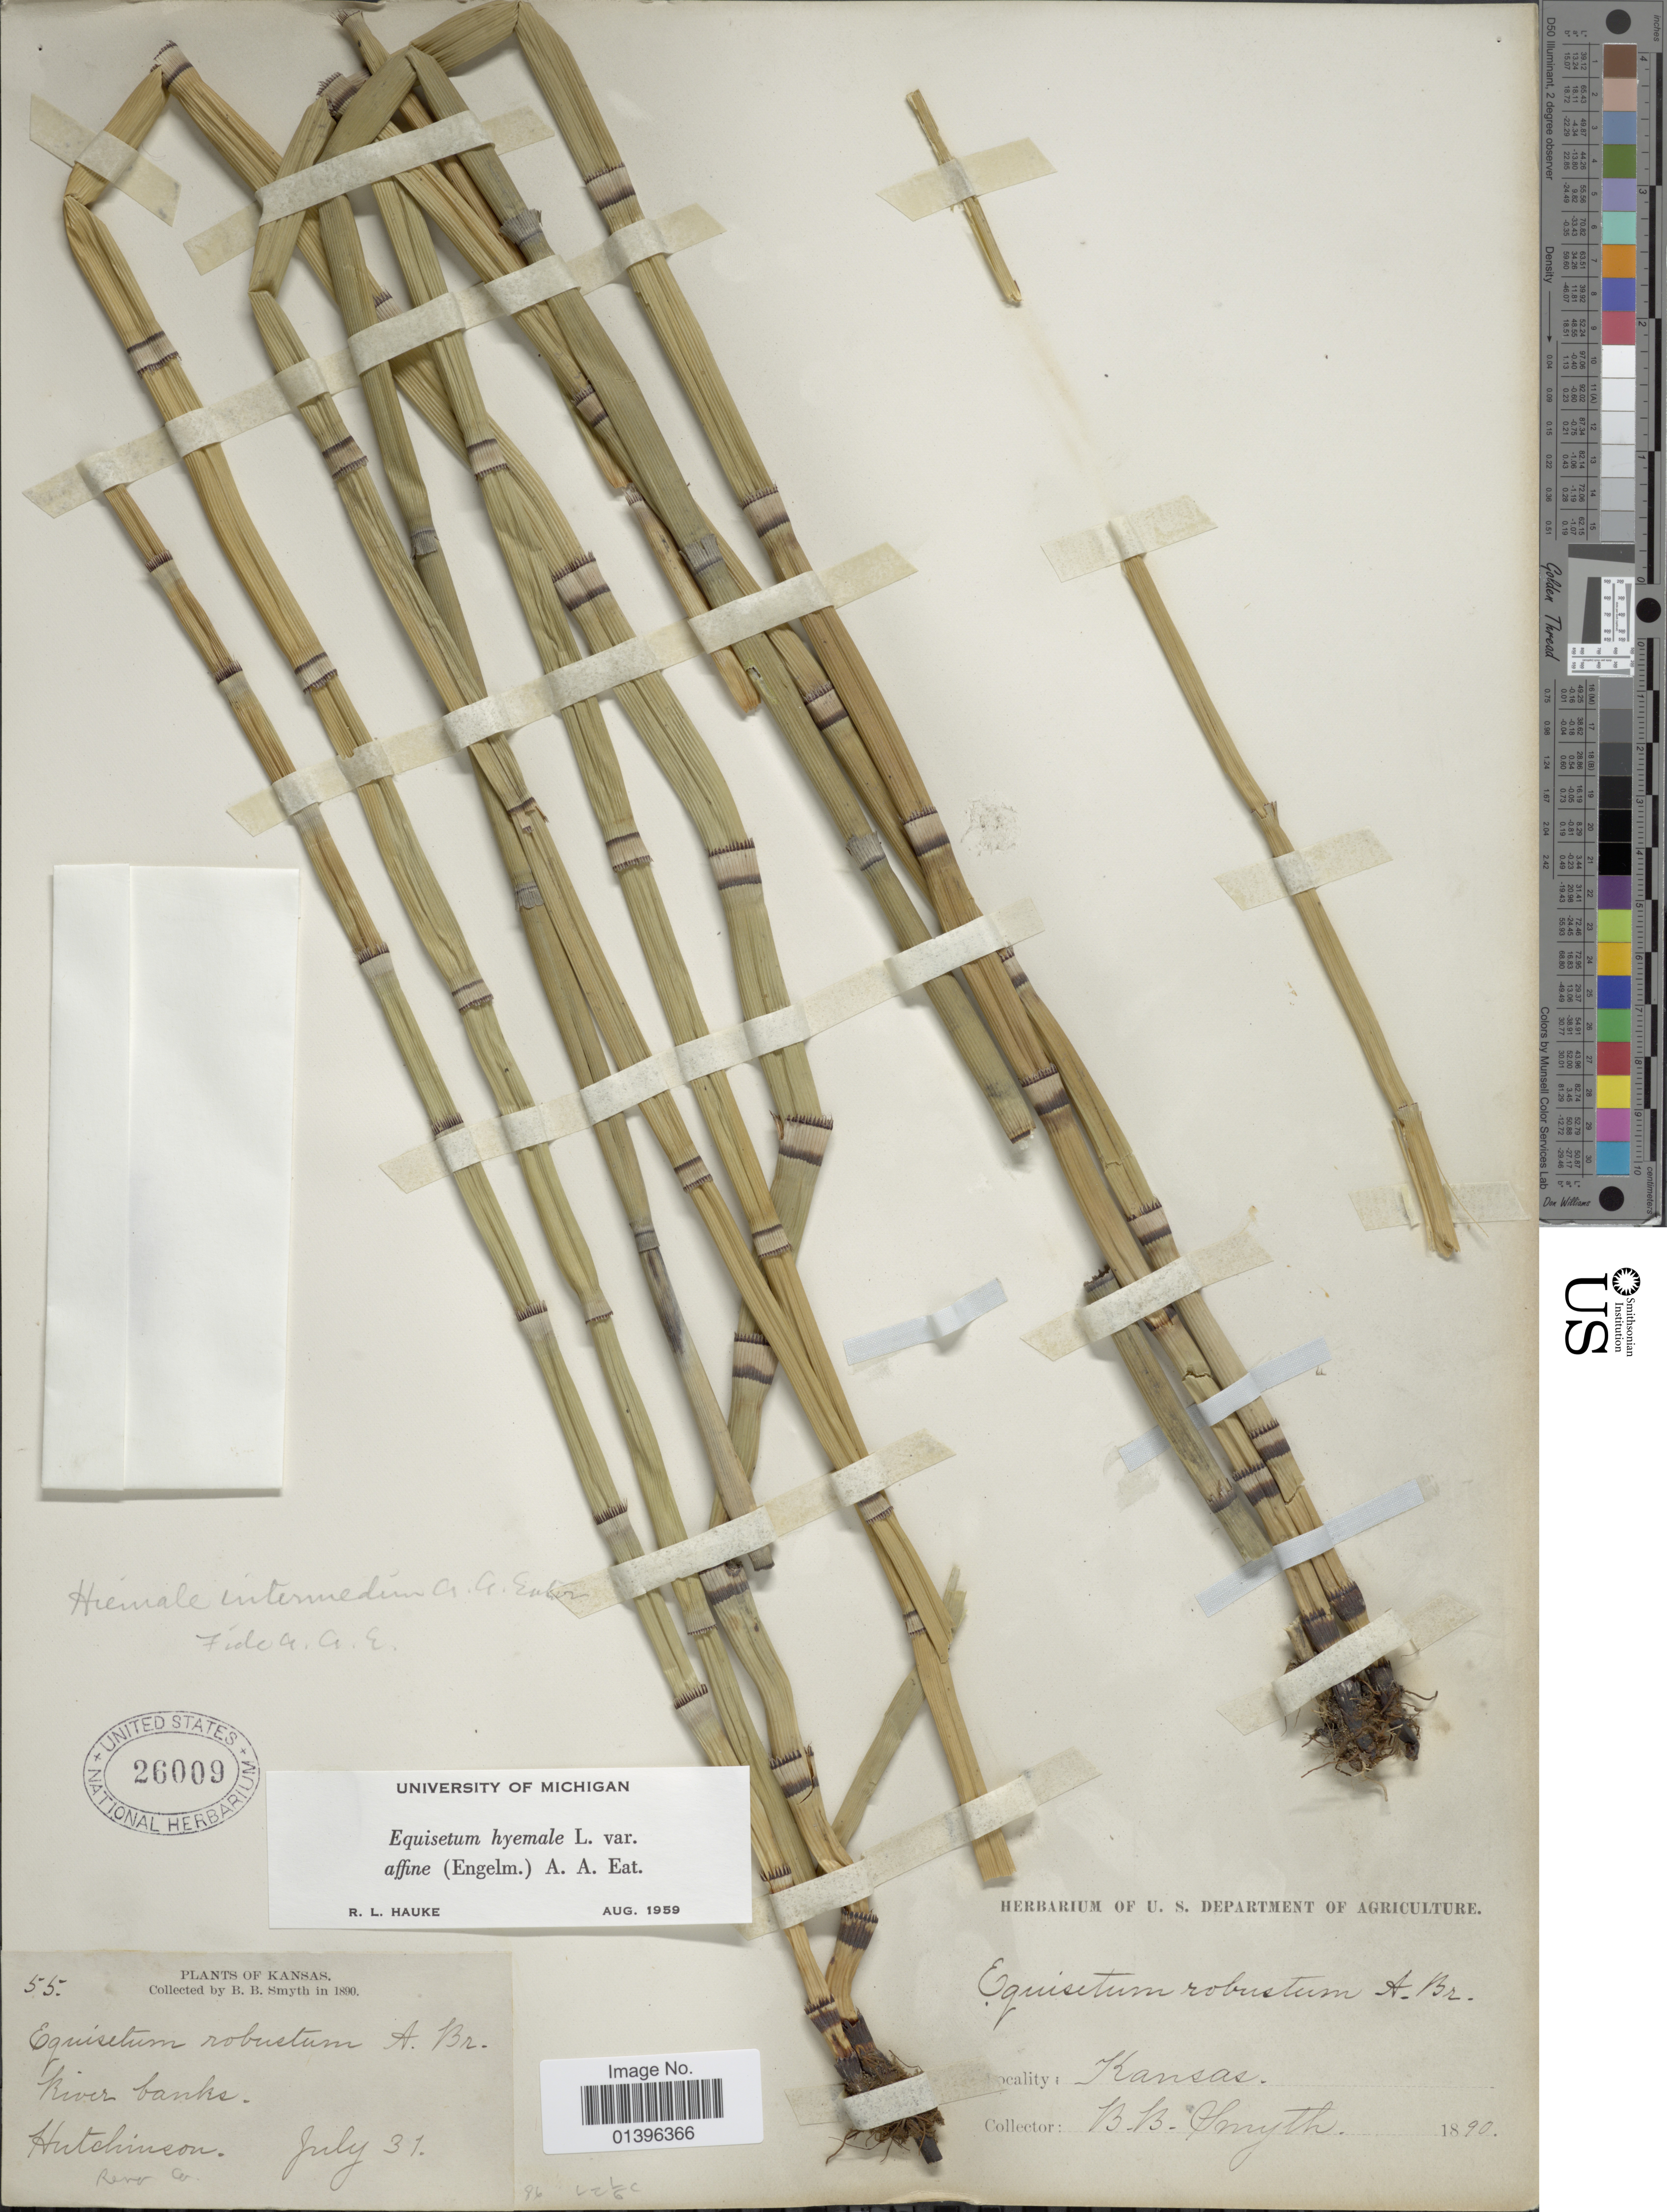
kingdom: Plantae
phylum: Tracheophyta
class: Polypodiopsida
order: Equisetales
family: Equisetaceae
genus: Equisetum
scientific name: Equisetum hyemale var. affine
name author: (Engelm.) A.A. Eaton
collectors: B. Smyth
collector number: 55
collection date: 1890-07-31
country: United States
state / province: Kansas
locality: Hutchinson, Reno Co.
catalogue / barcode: US 26009